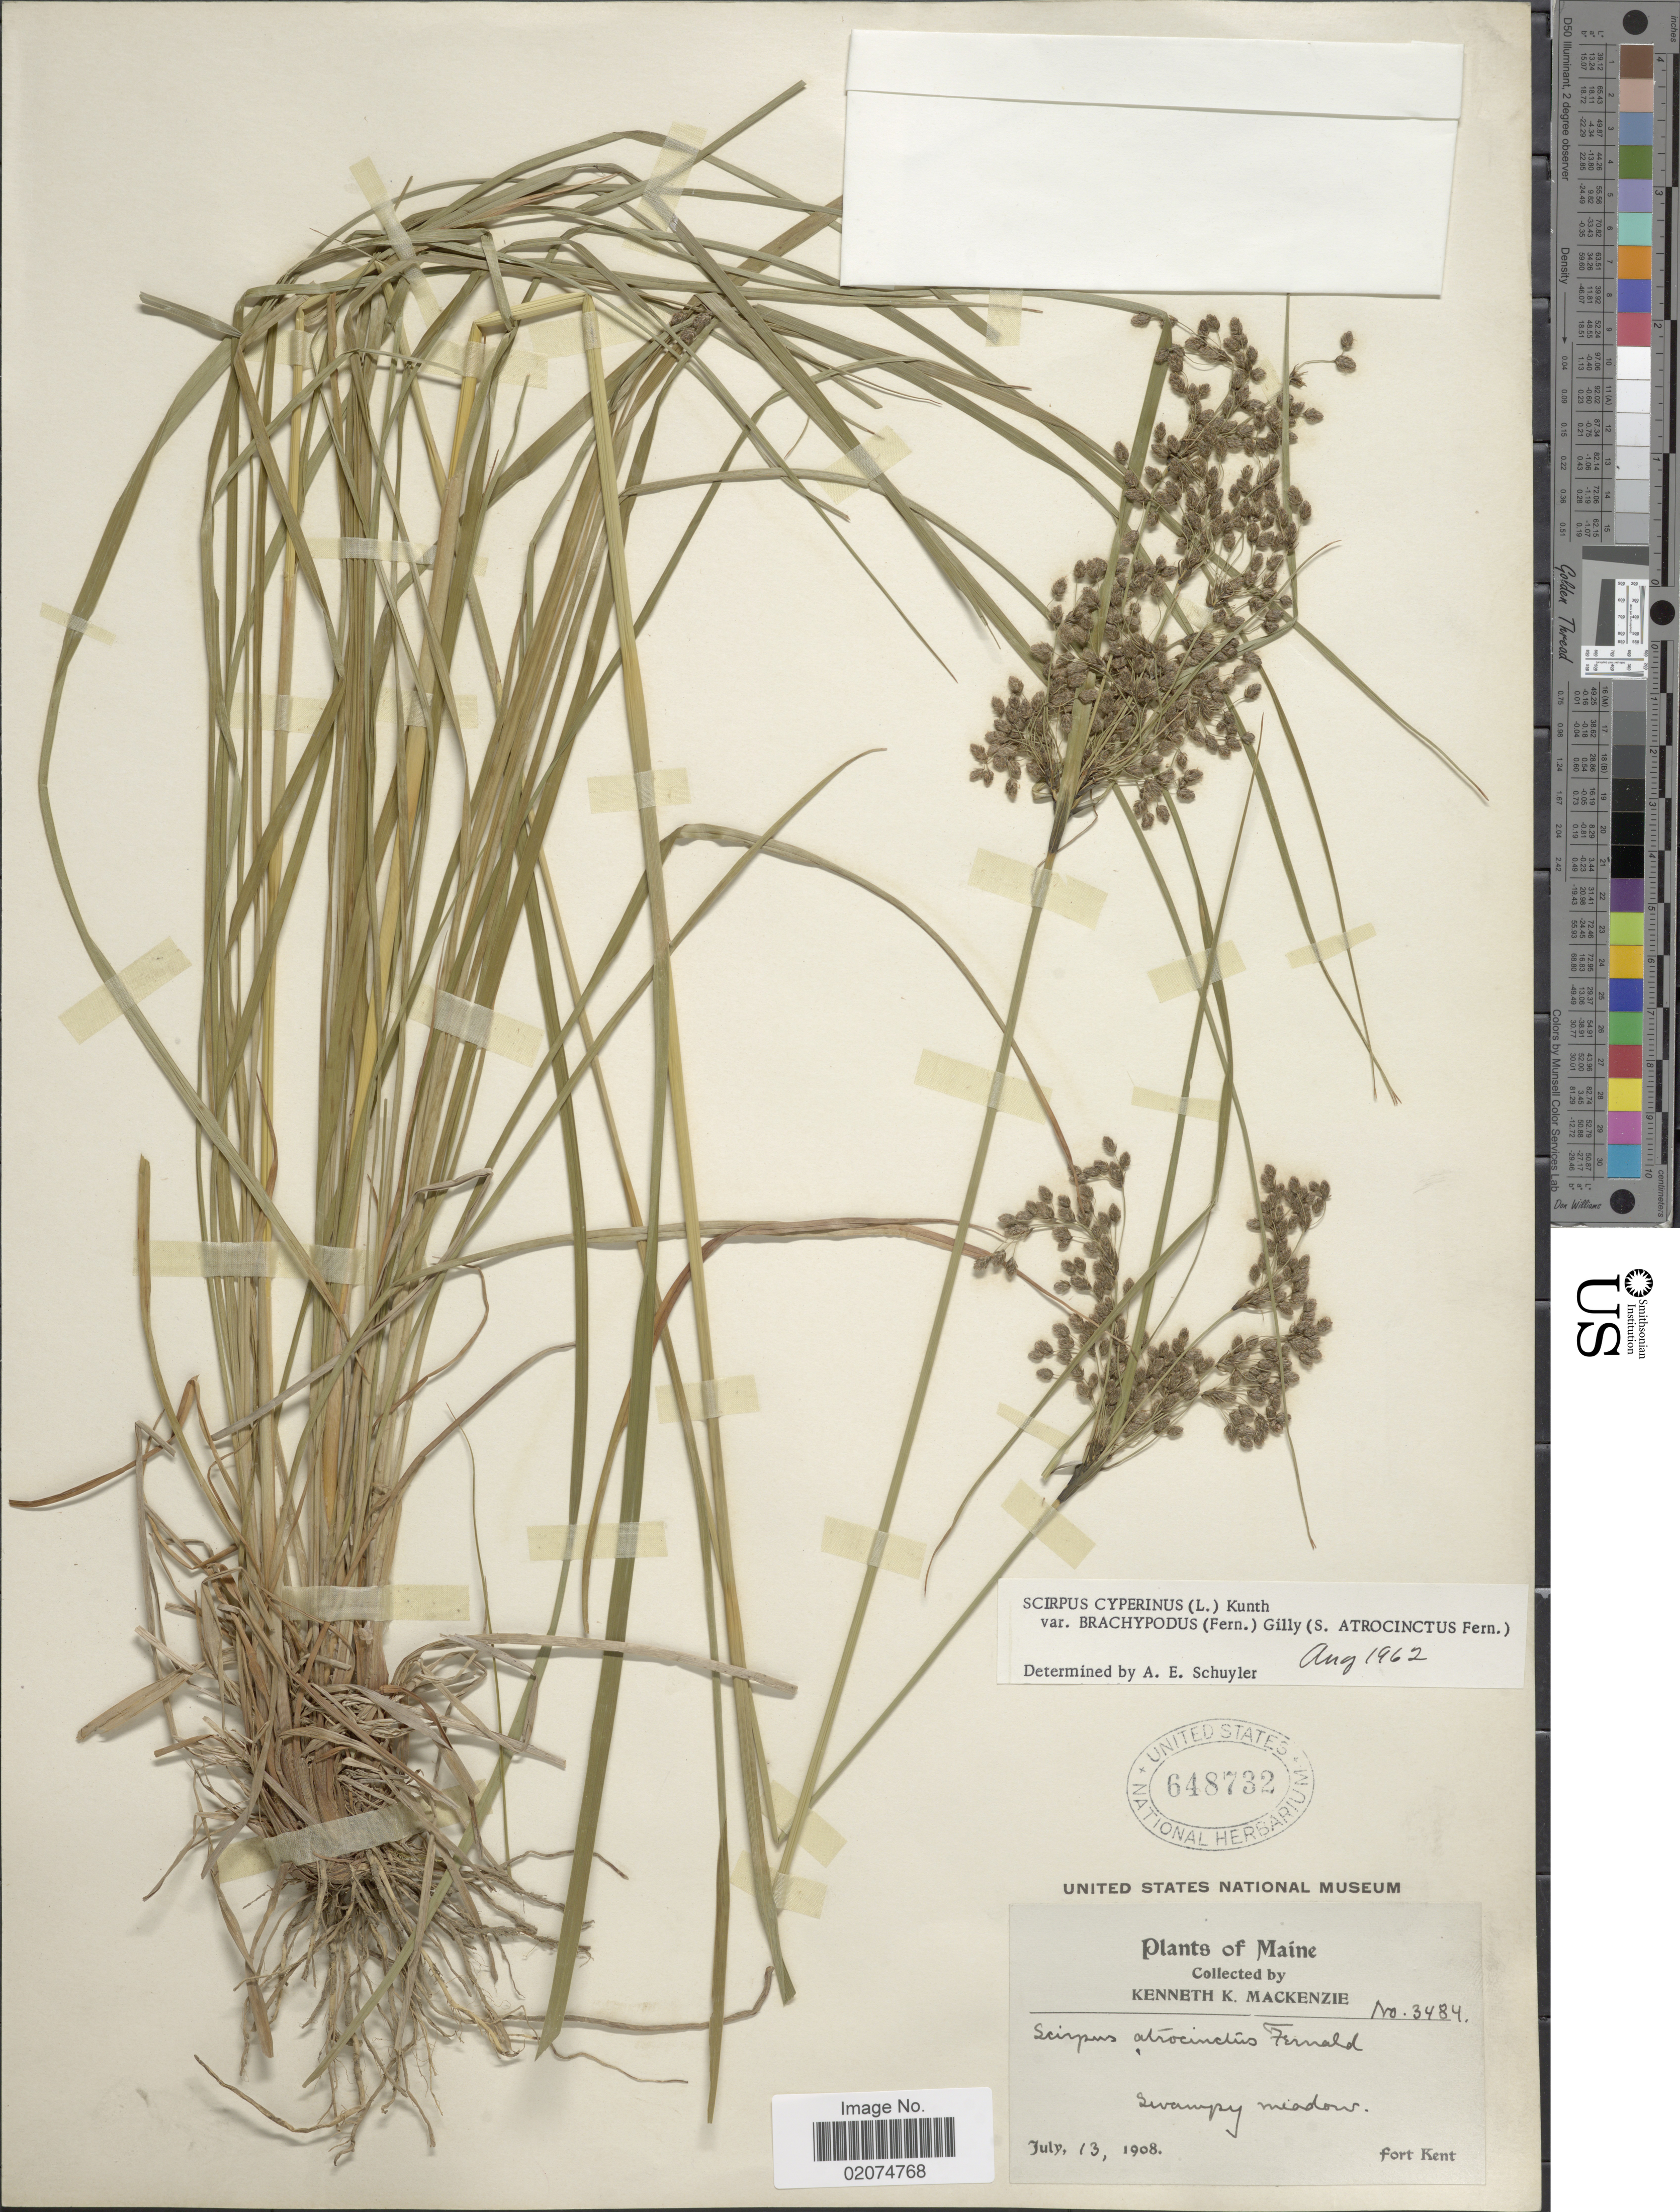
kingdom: Plantae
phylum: Tracheophyta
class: Liliopsida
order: Poales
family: Cyperaceae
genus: Scirpus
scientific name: Scirpus atrocinctus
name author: Fernald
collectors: K. K. Mackenzie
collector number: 3484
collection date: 1908-07-13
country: United States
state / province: Maine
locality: Fort Kent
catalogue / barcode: US 648732